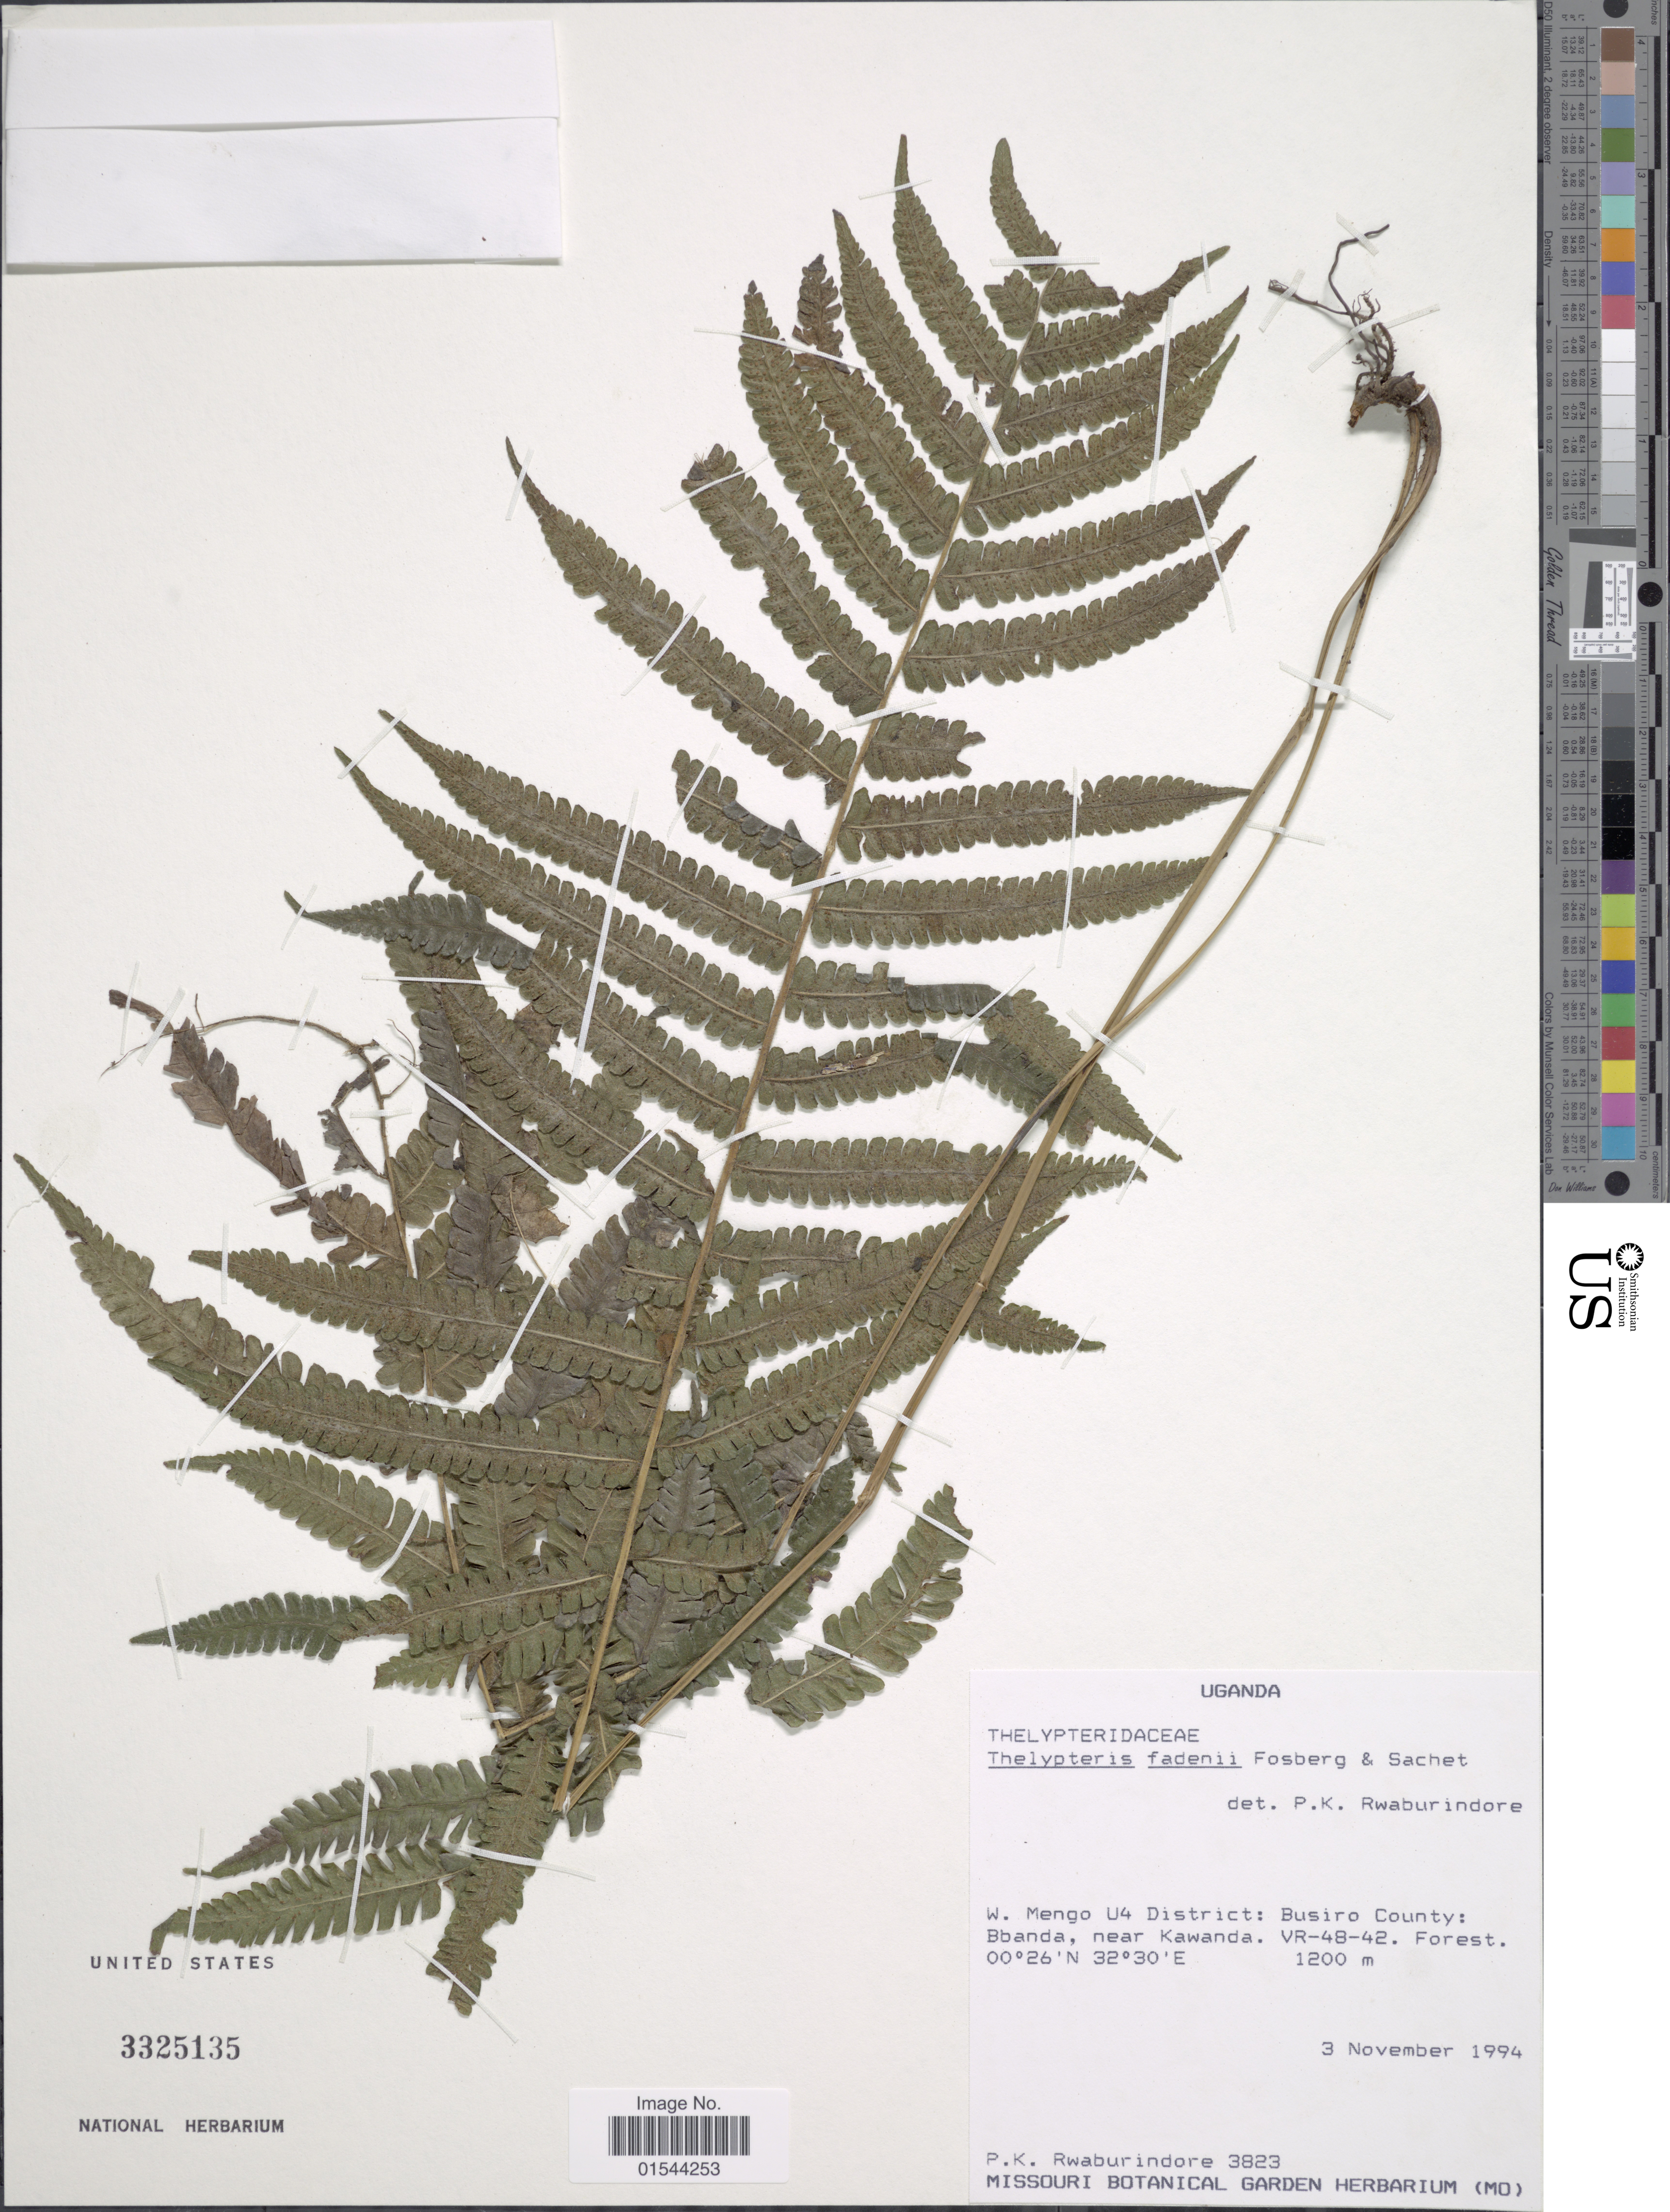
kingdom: Plantae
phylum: Tracheophyta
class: Polypodiopsida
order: Polypodiales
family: Thelypteridaceae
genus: Christella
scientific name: Christella parasitica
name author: (L.) H. Lév.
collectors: P. Rwaburindore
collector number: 3823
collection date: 1994-11-03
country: Uganda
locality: W. Mengo U4 District: Busiro County: Bbanda, near Kawanda. VR-48-42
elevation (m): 1200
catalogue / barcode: US 3325135